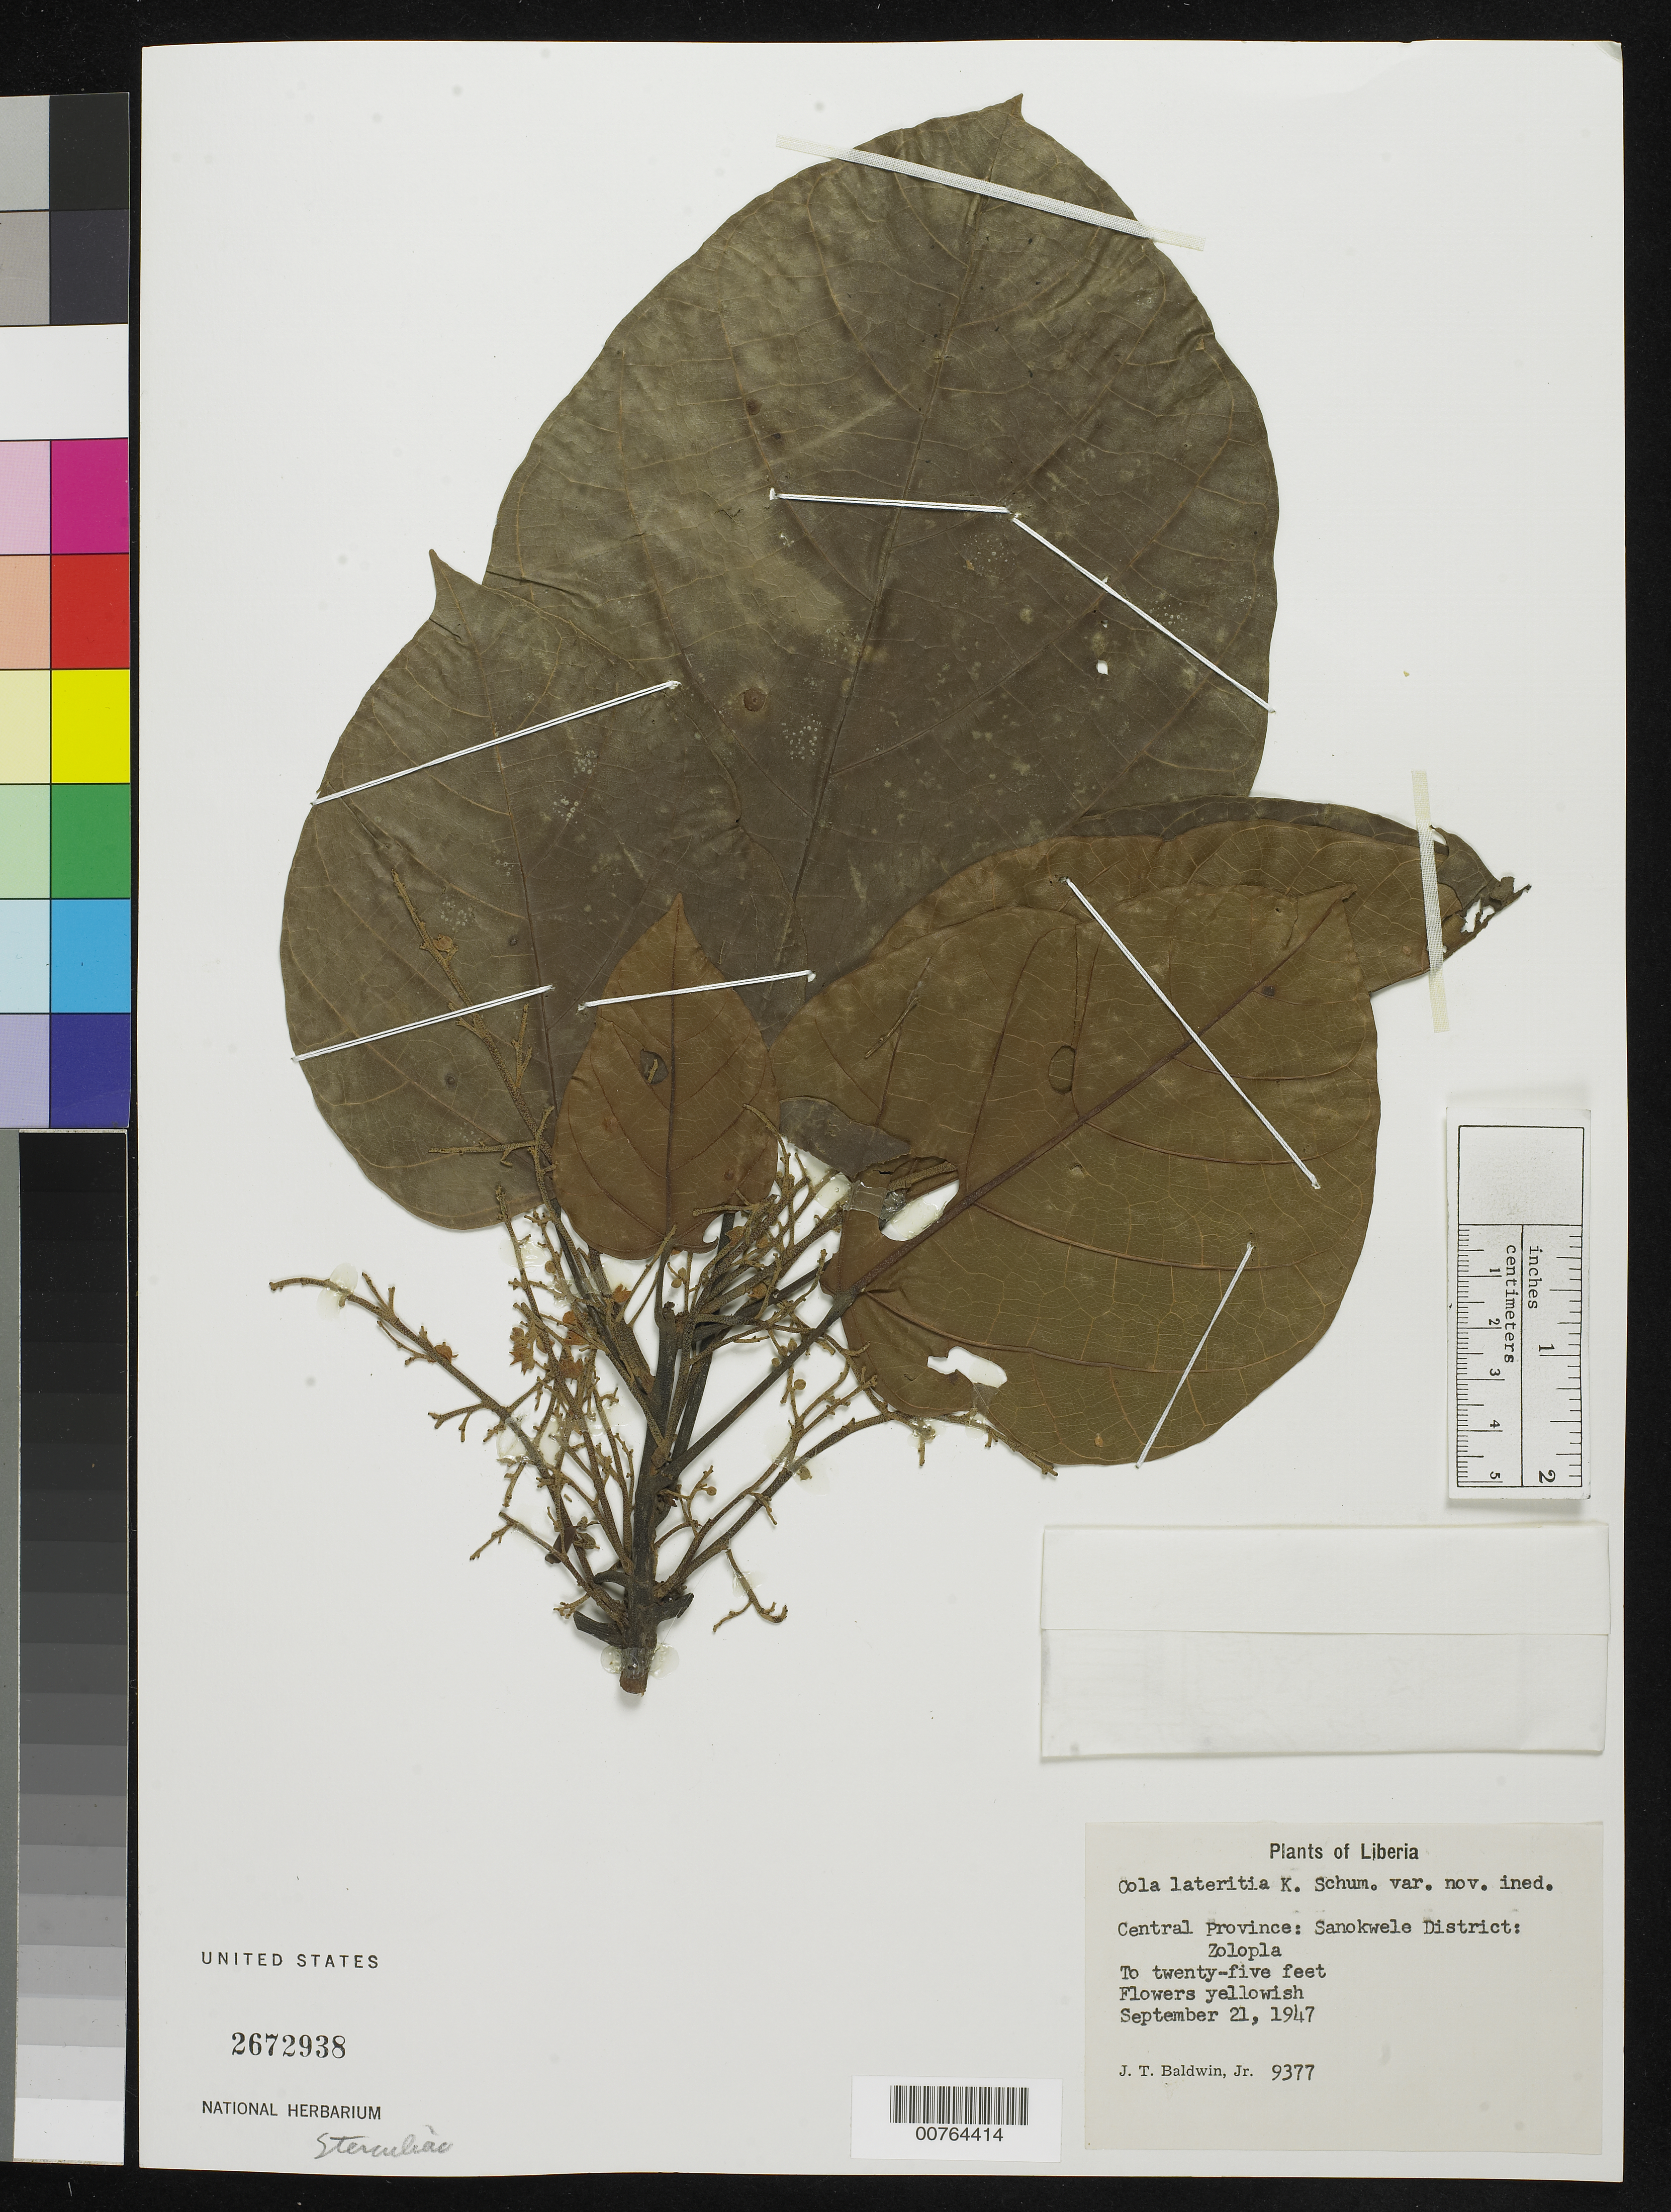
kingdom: Plantae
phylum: Tracheophyta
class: Magnoliopsida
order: Malvales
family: Malvaceae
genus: Cola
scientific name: Cola lateritia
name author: K. Schum.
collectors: J. T. Baldwin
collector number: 9377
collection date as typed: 21 Sep 1947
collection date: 1947-09-21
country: Liberia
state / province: Nimba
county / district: Zolopla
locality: Central Province: Sanokwele District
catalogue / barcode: US 2672938